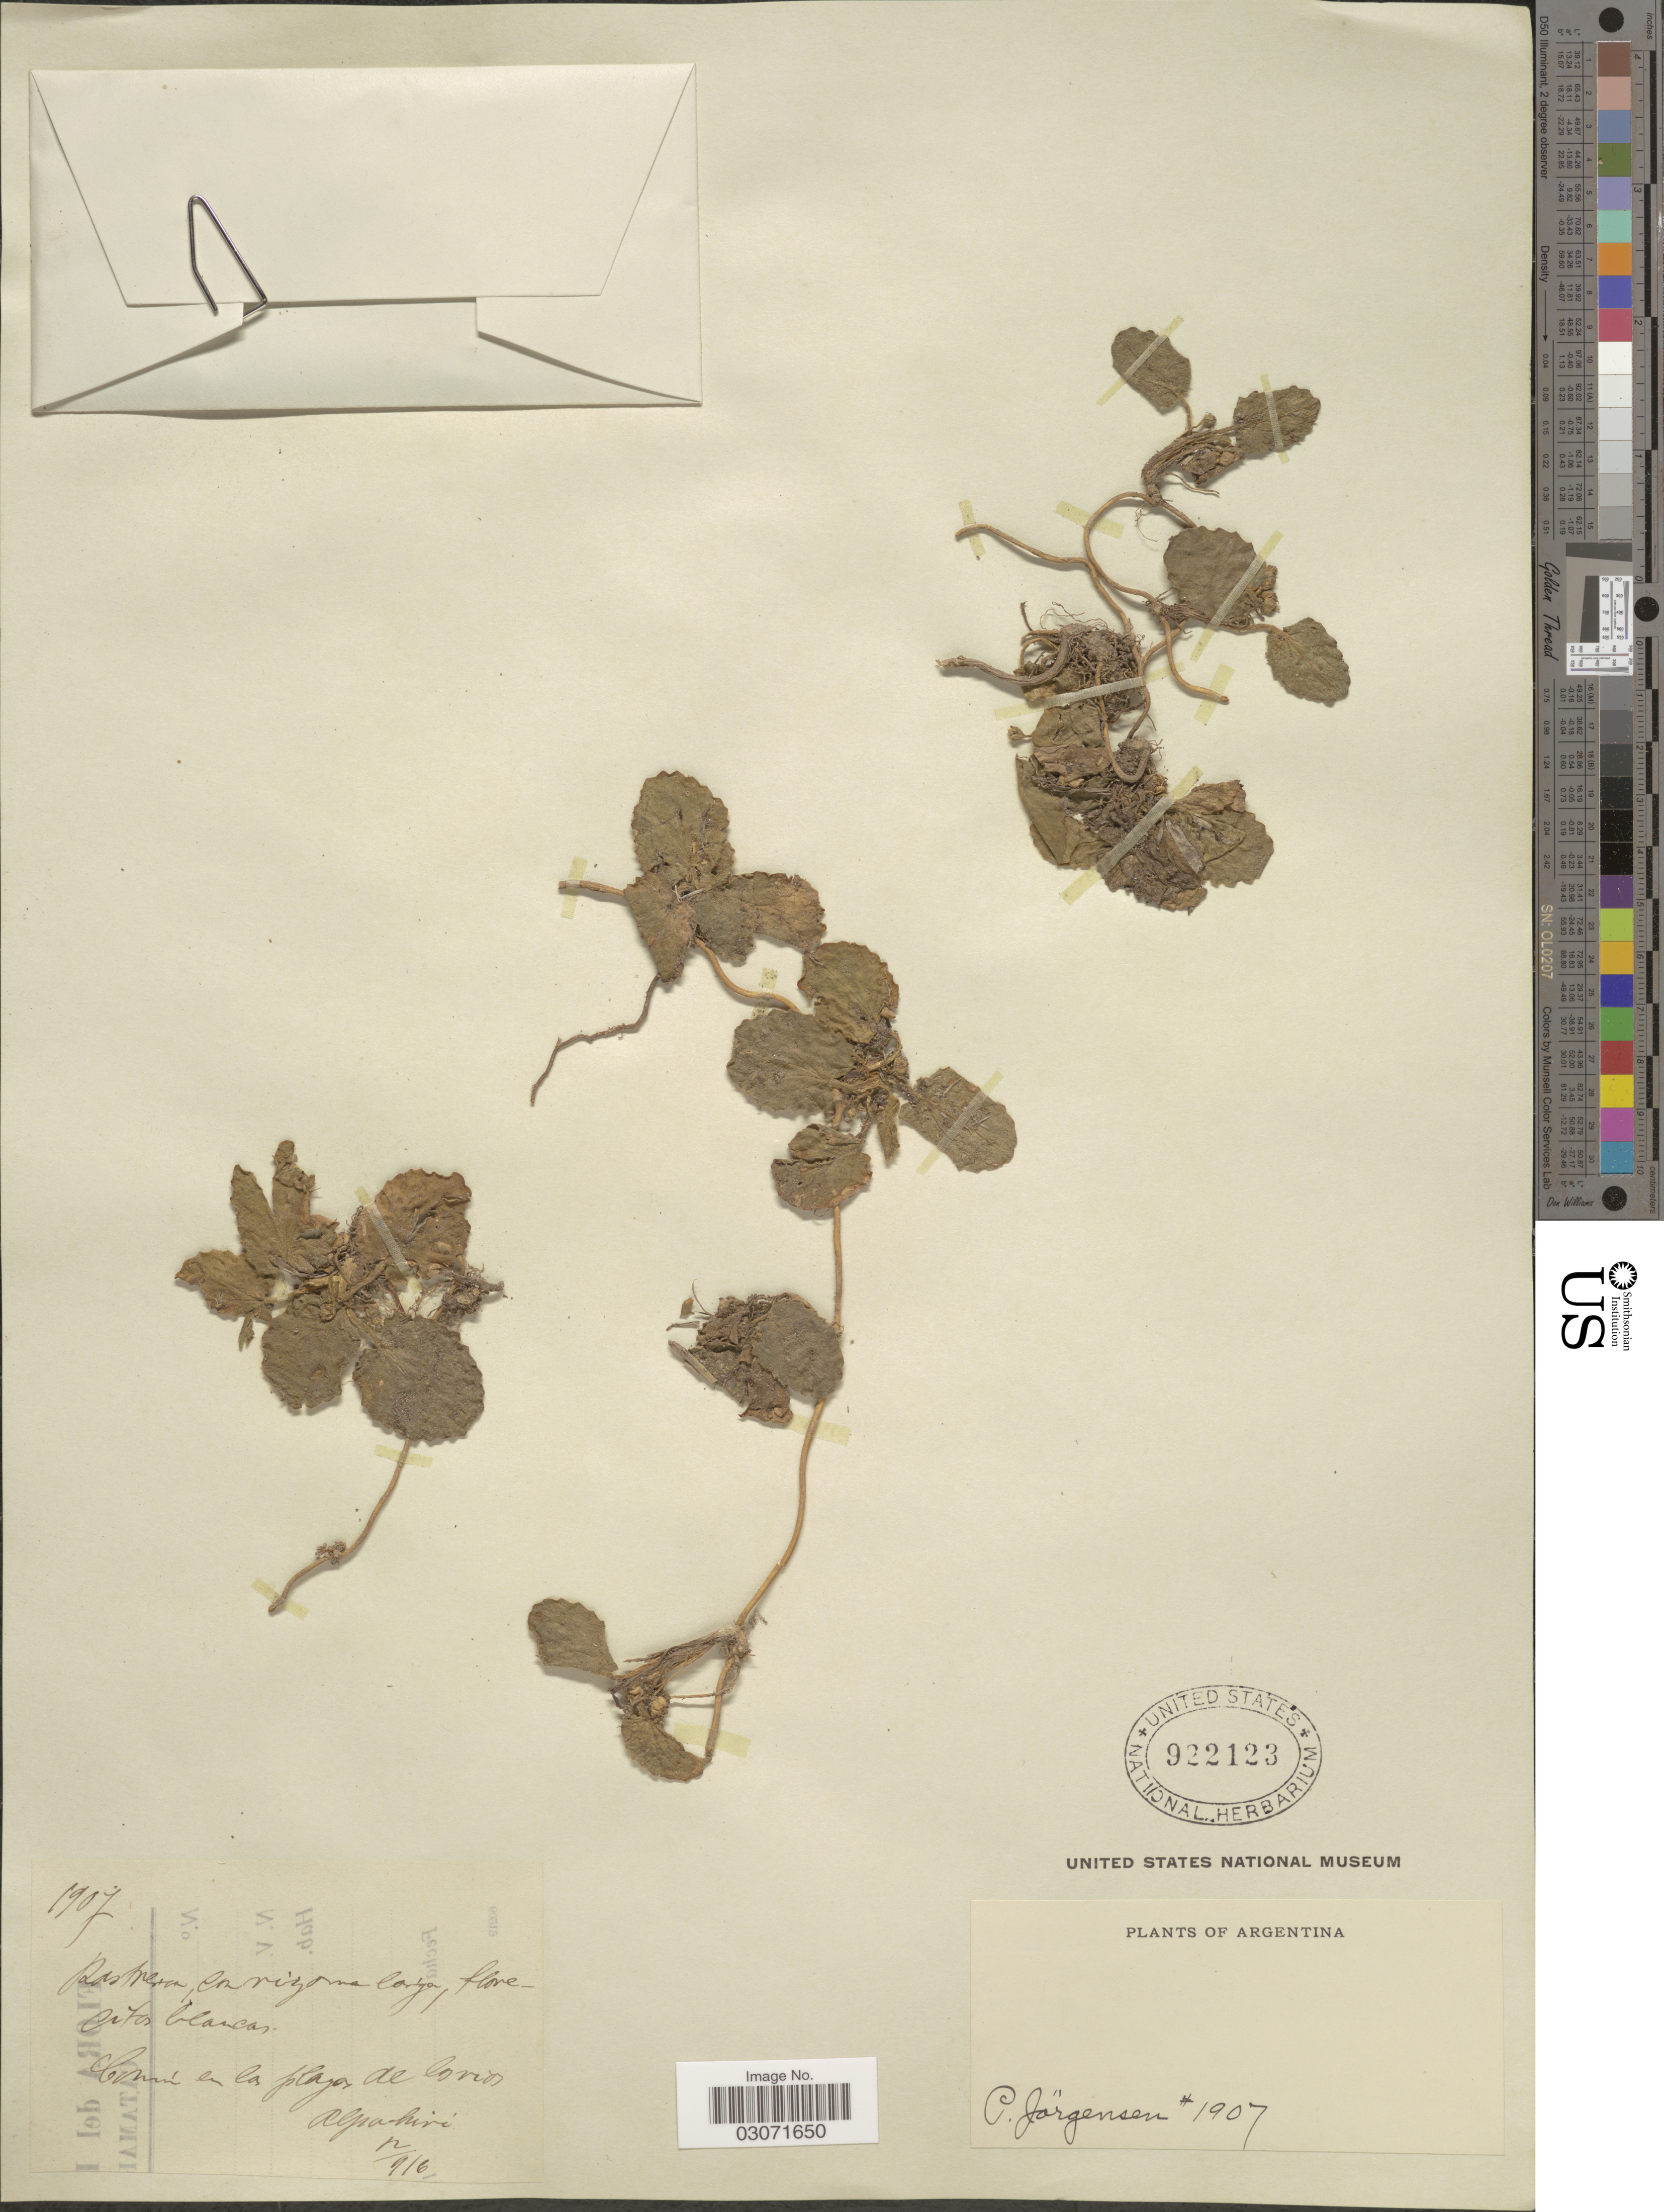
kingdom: Plantae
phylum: Tracheophyta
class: Magnoliopsida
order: Apiales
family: Apiaceae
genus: Centella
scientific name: Centella erecta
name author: (L. f.) Fernald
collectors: P. Jörgensen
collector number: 1907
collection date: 1916-12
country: Argentina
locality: En la playa de los rios Alpachirí.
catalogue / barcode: US 922123